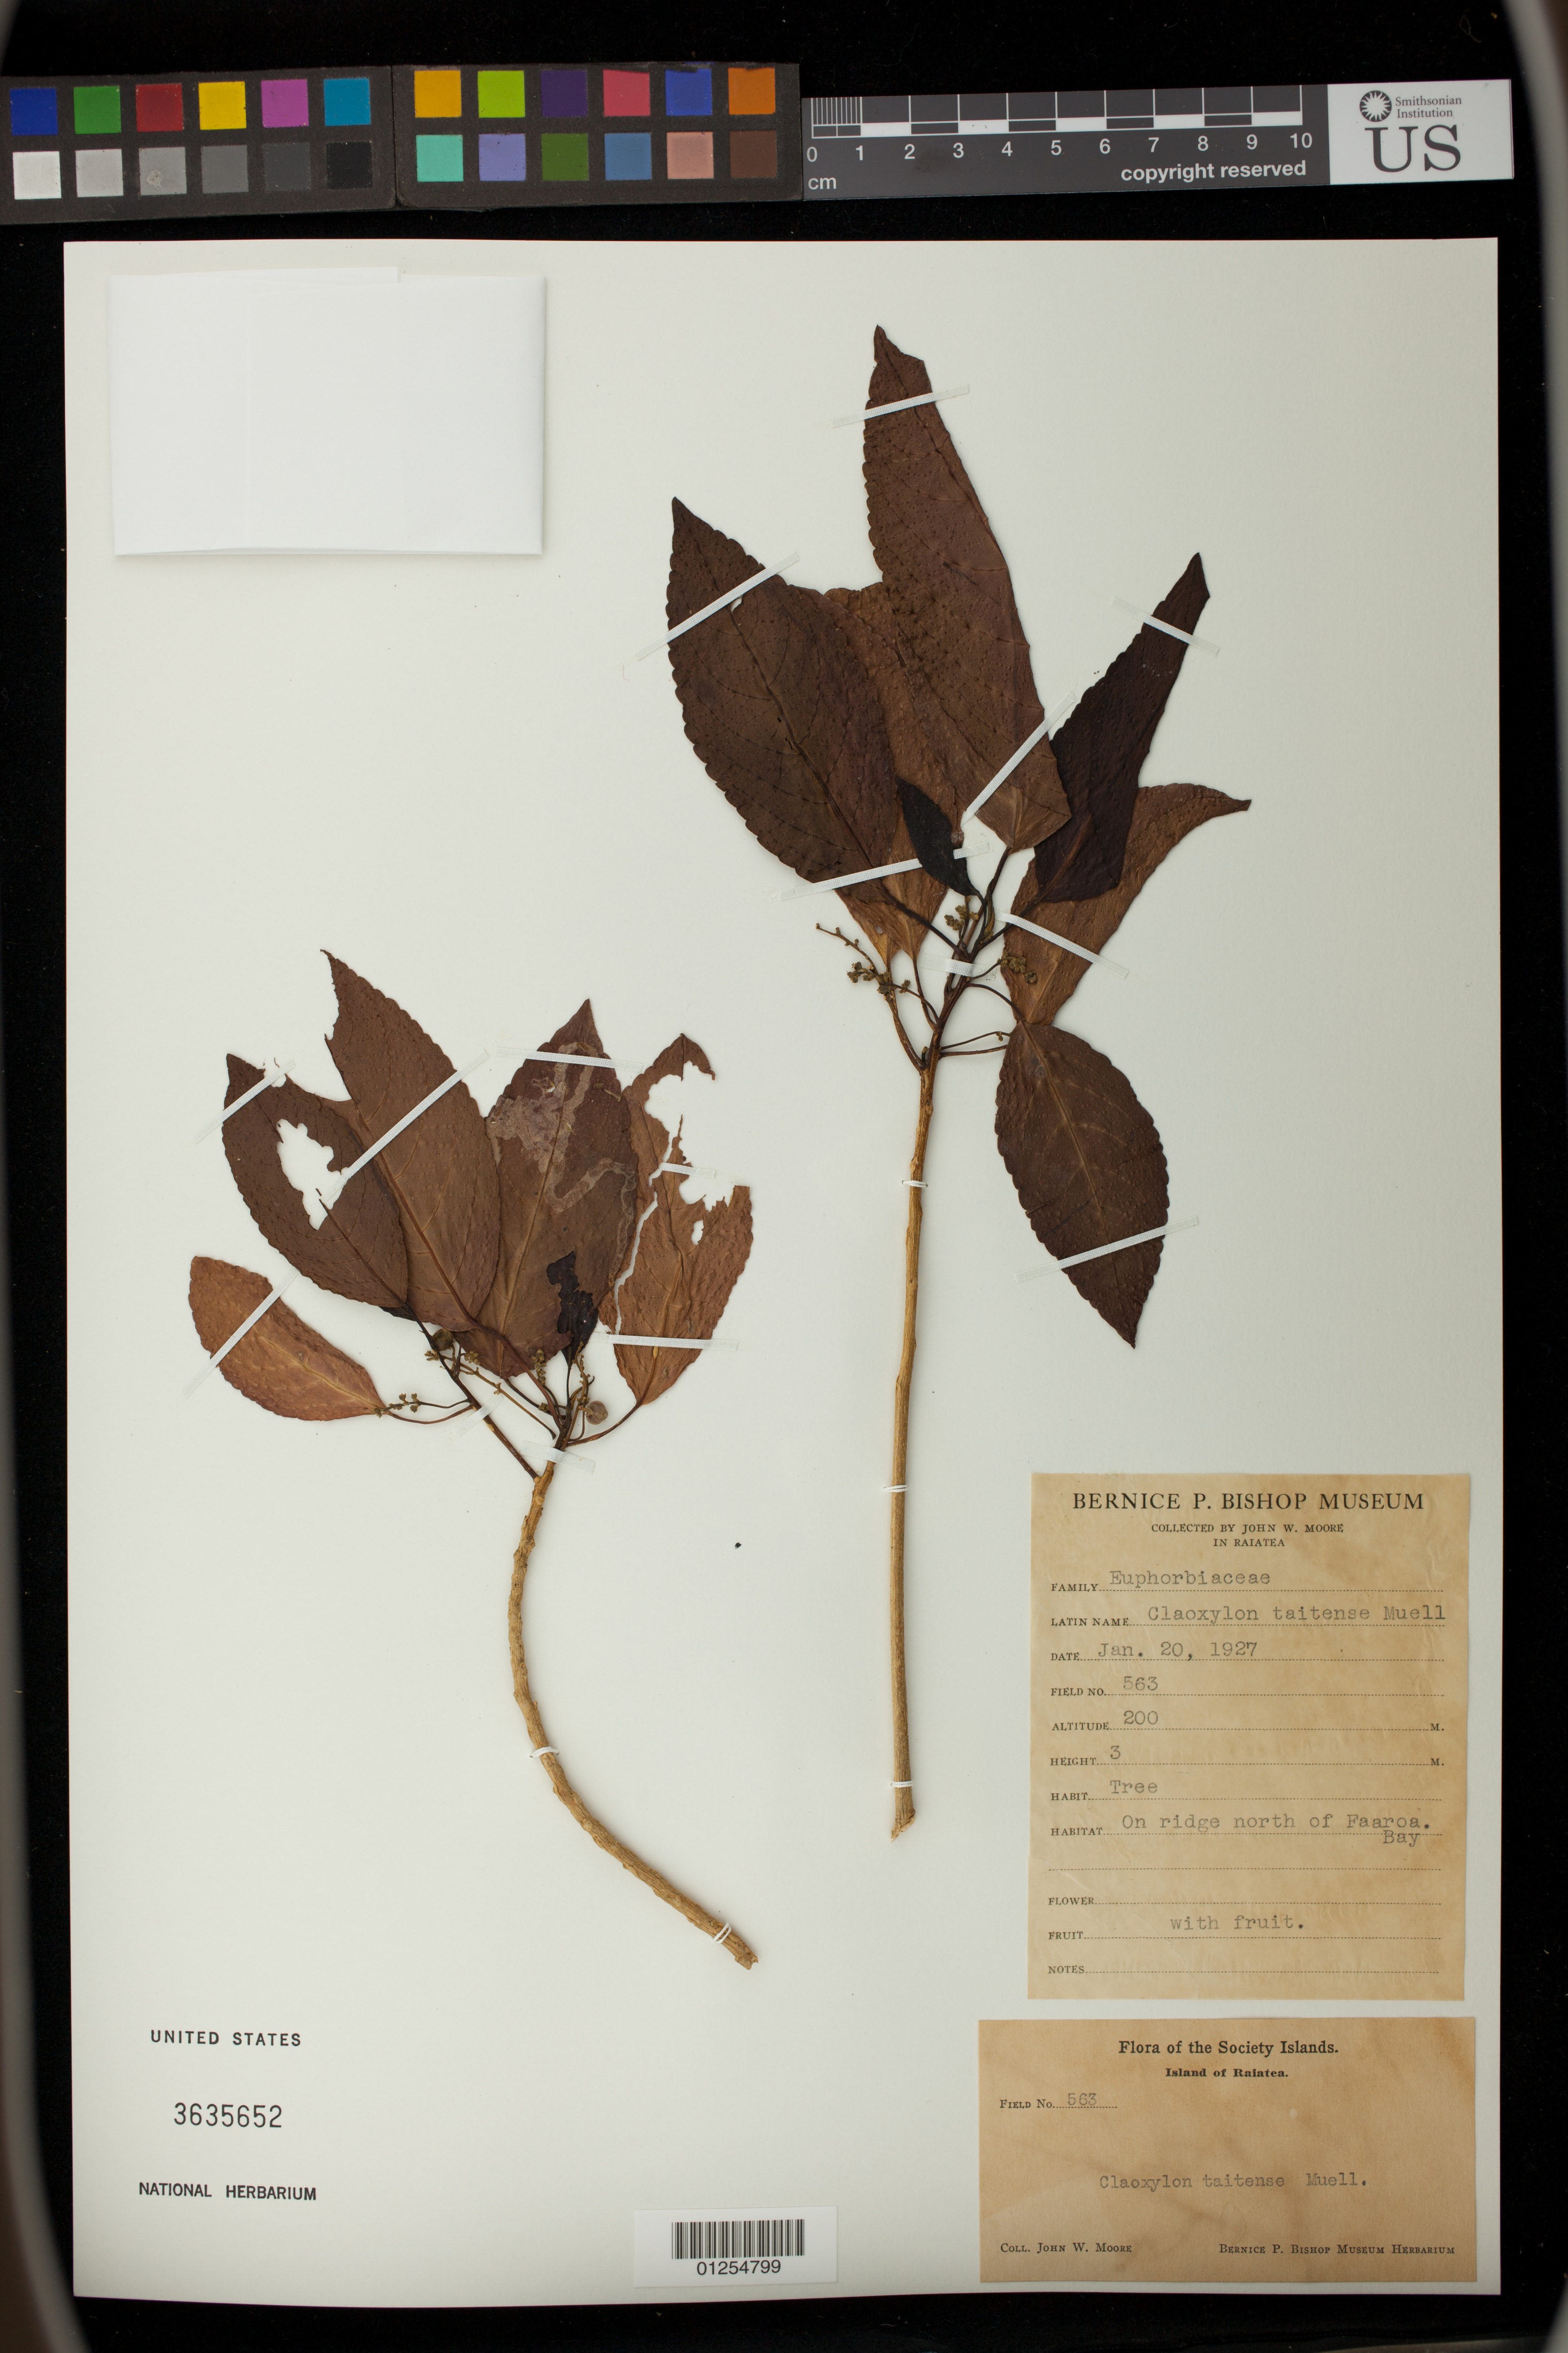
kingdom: Plantae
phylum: Tracheophyta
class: Magnoliopsida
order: Malpighiales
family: Euphorbiaceae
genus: Claoxylon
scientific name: Claoxylon taitense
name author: Müll. Arg.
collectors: J. Moore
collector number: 563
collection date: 1927-01-20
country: French Polynesia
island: Raiatea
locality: In Raiatea. On ridge north of Faaroa Bay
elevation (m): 200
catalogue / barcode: US 3635652